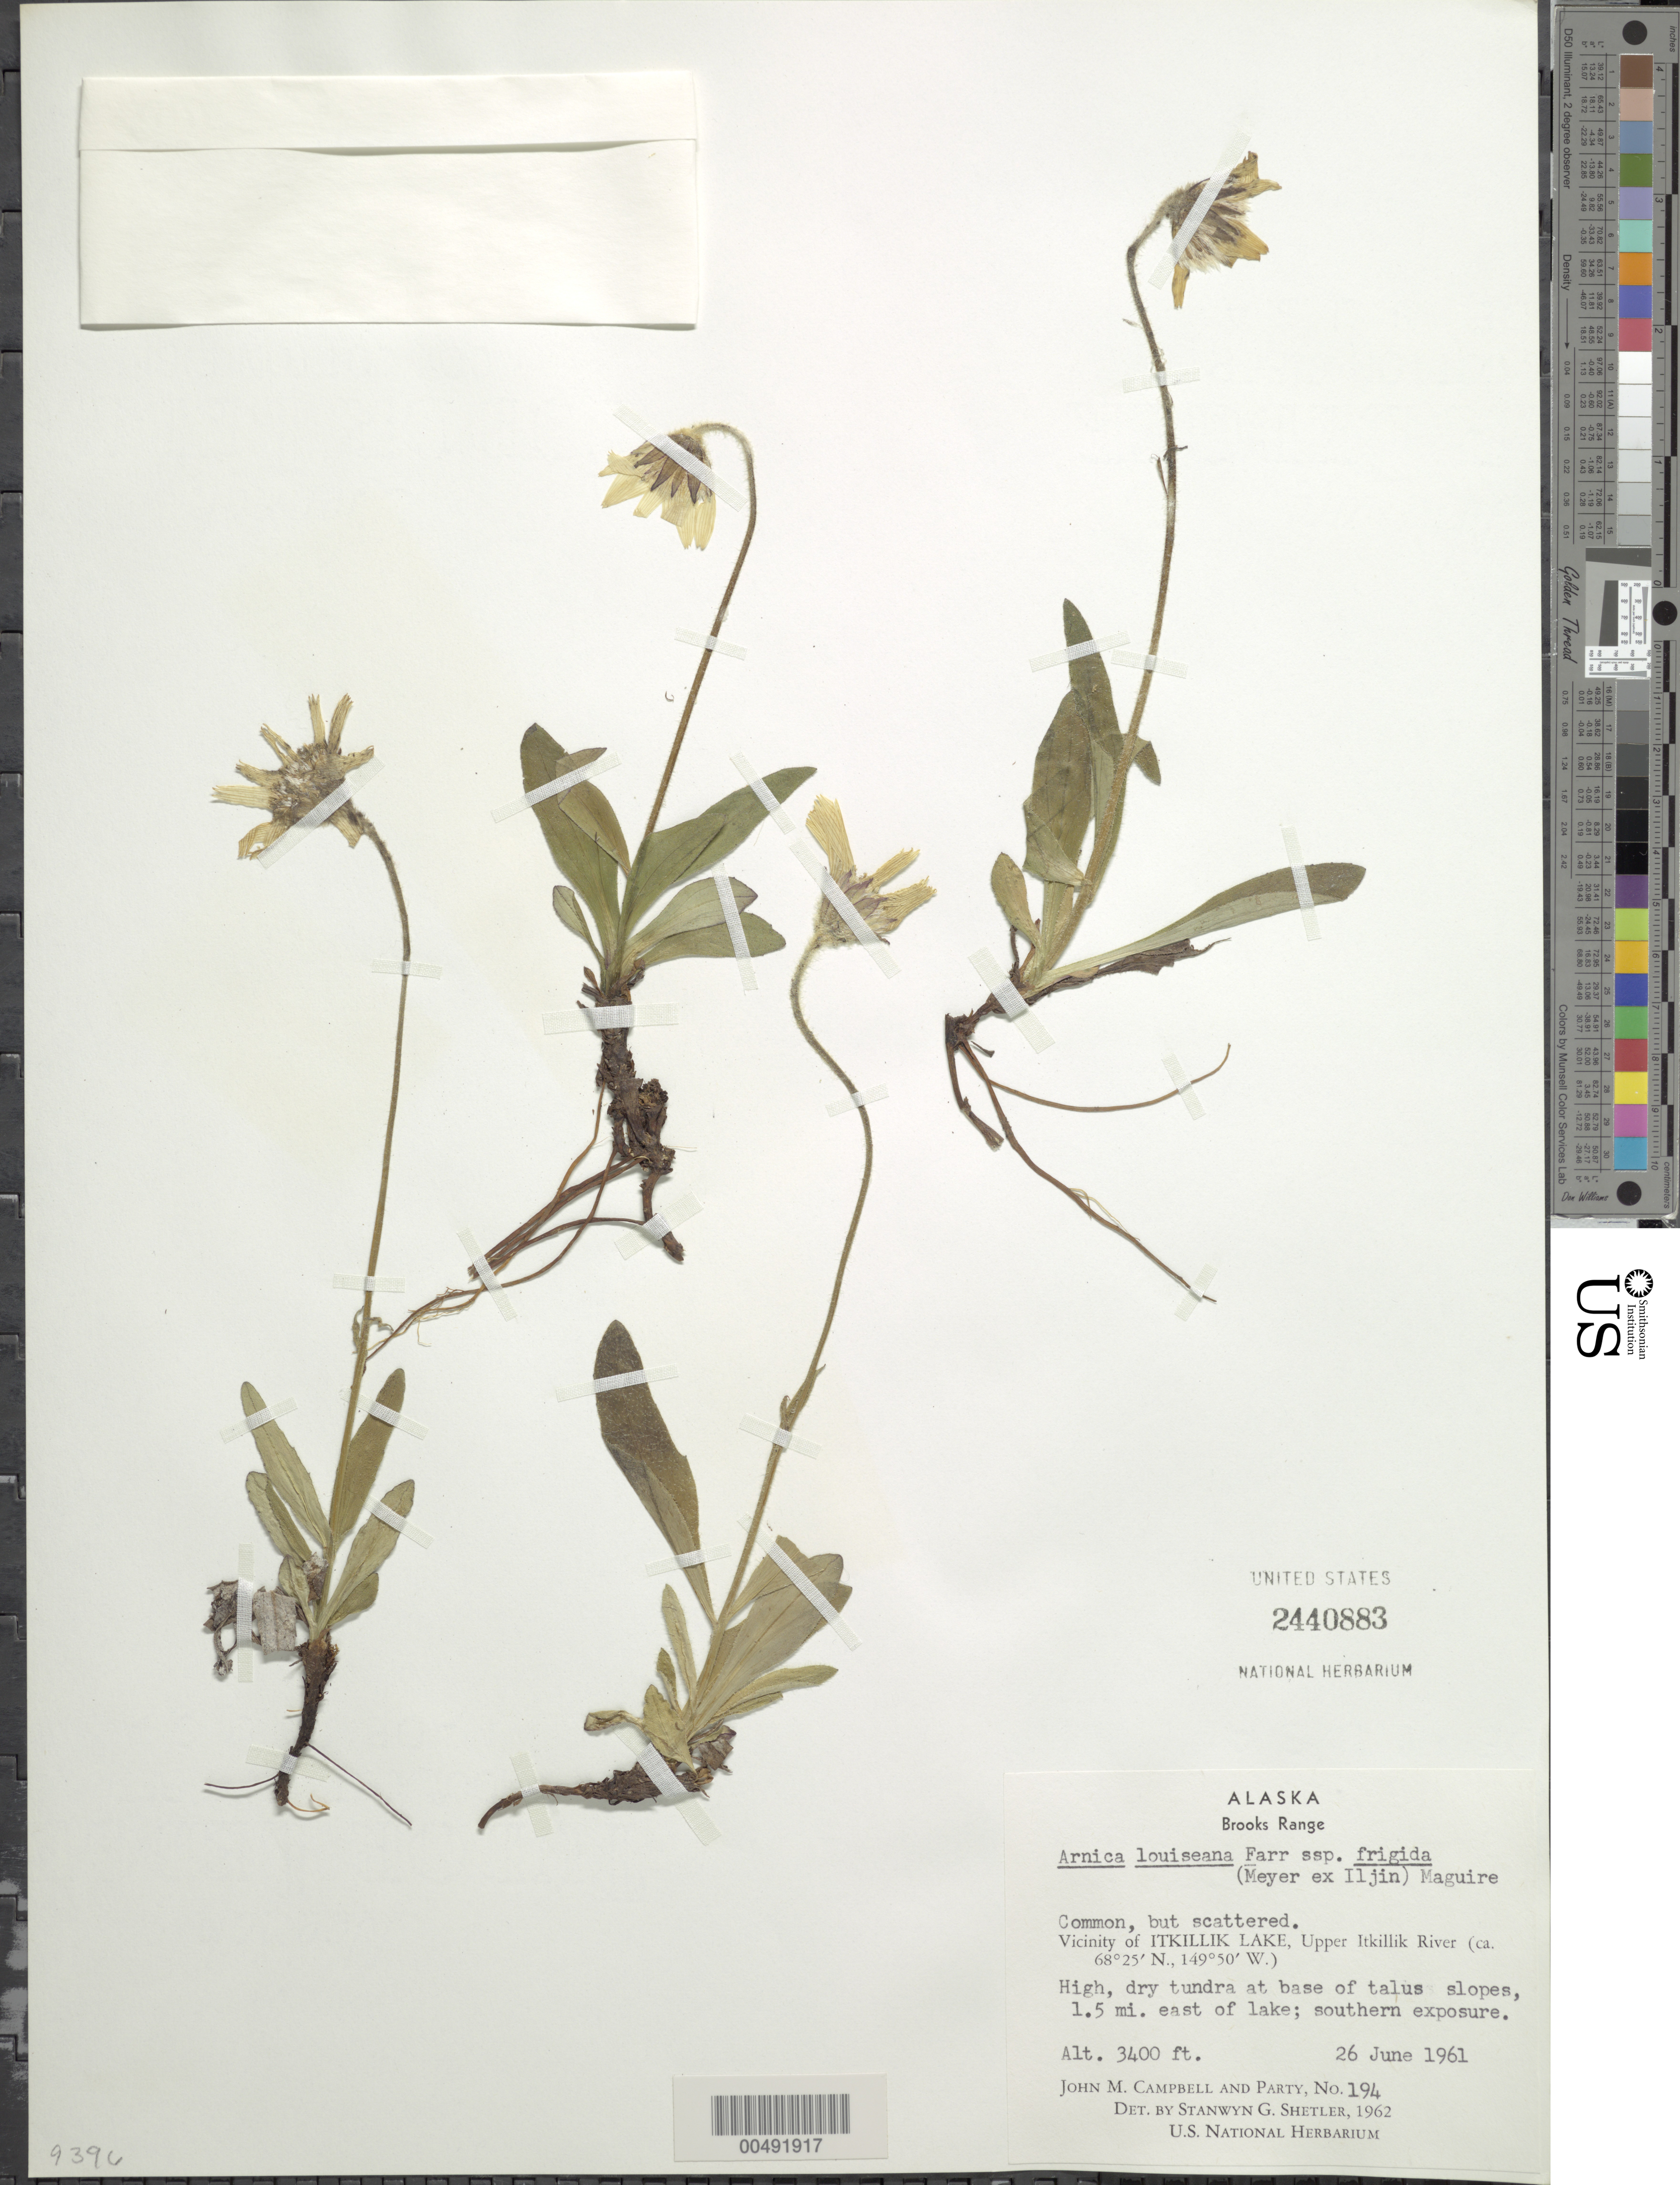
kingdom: Plantae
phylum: Tracheophyta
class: Magnoliopsida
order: Asterales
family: Asteraceae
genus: Arnica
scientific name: Arnica louiseana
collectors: J. M. Campbell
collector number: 194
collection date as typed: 26 Jun 1961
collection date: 1961-06-26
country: United States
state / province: Alaska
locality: Brooks Range, Upper Itkillik River, 1.5 mi. E of Itkillik Lake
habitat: high, dry tundra at base of talus slopes, southern exposure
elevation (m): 1036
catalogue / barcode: US 2440883